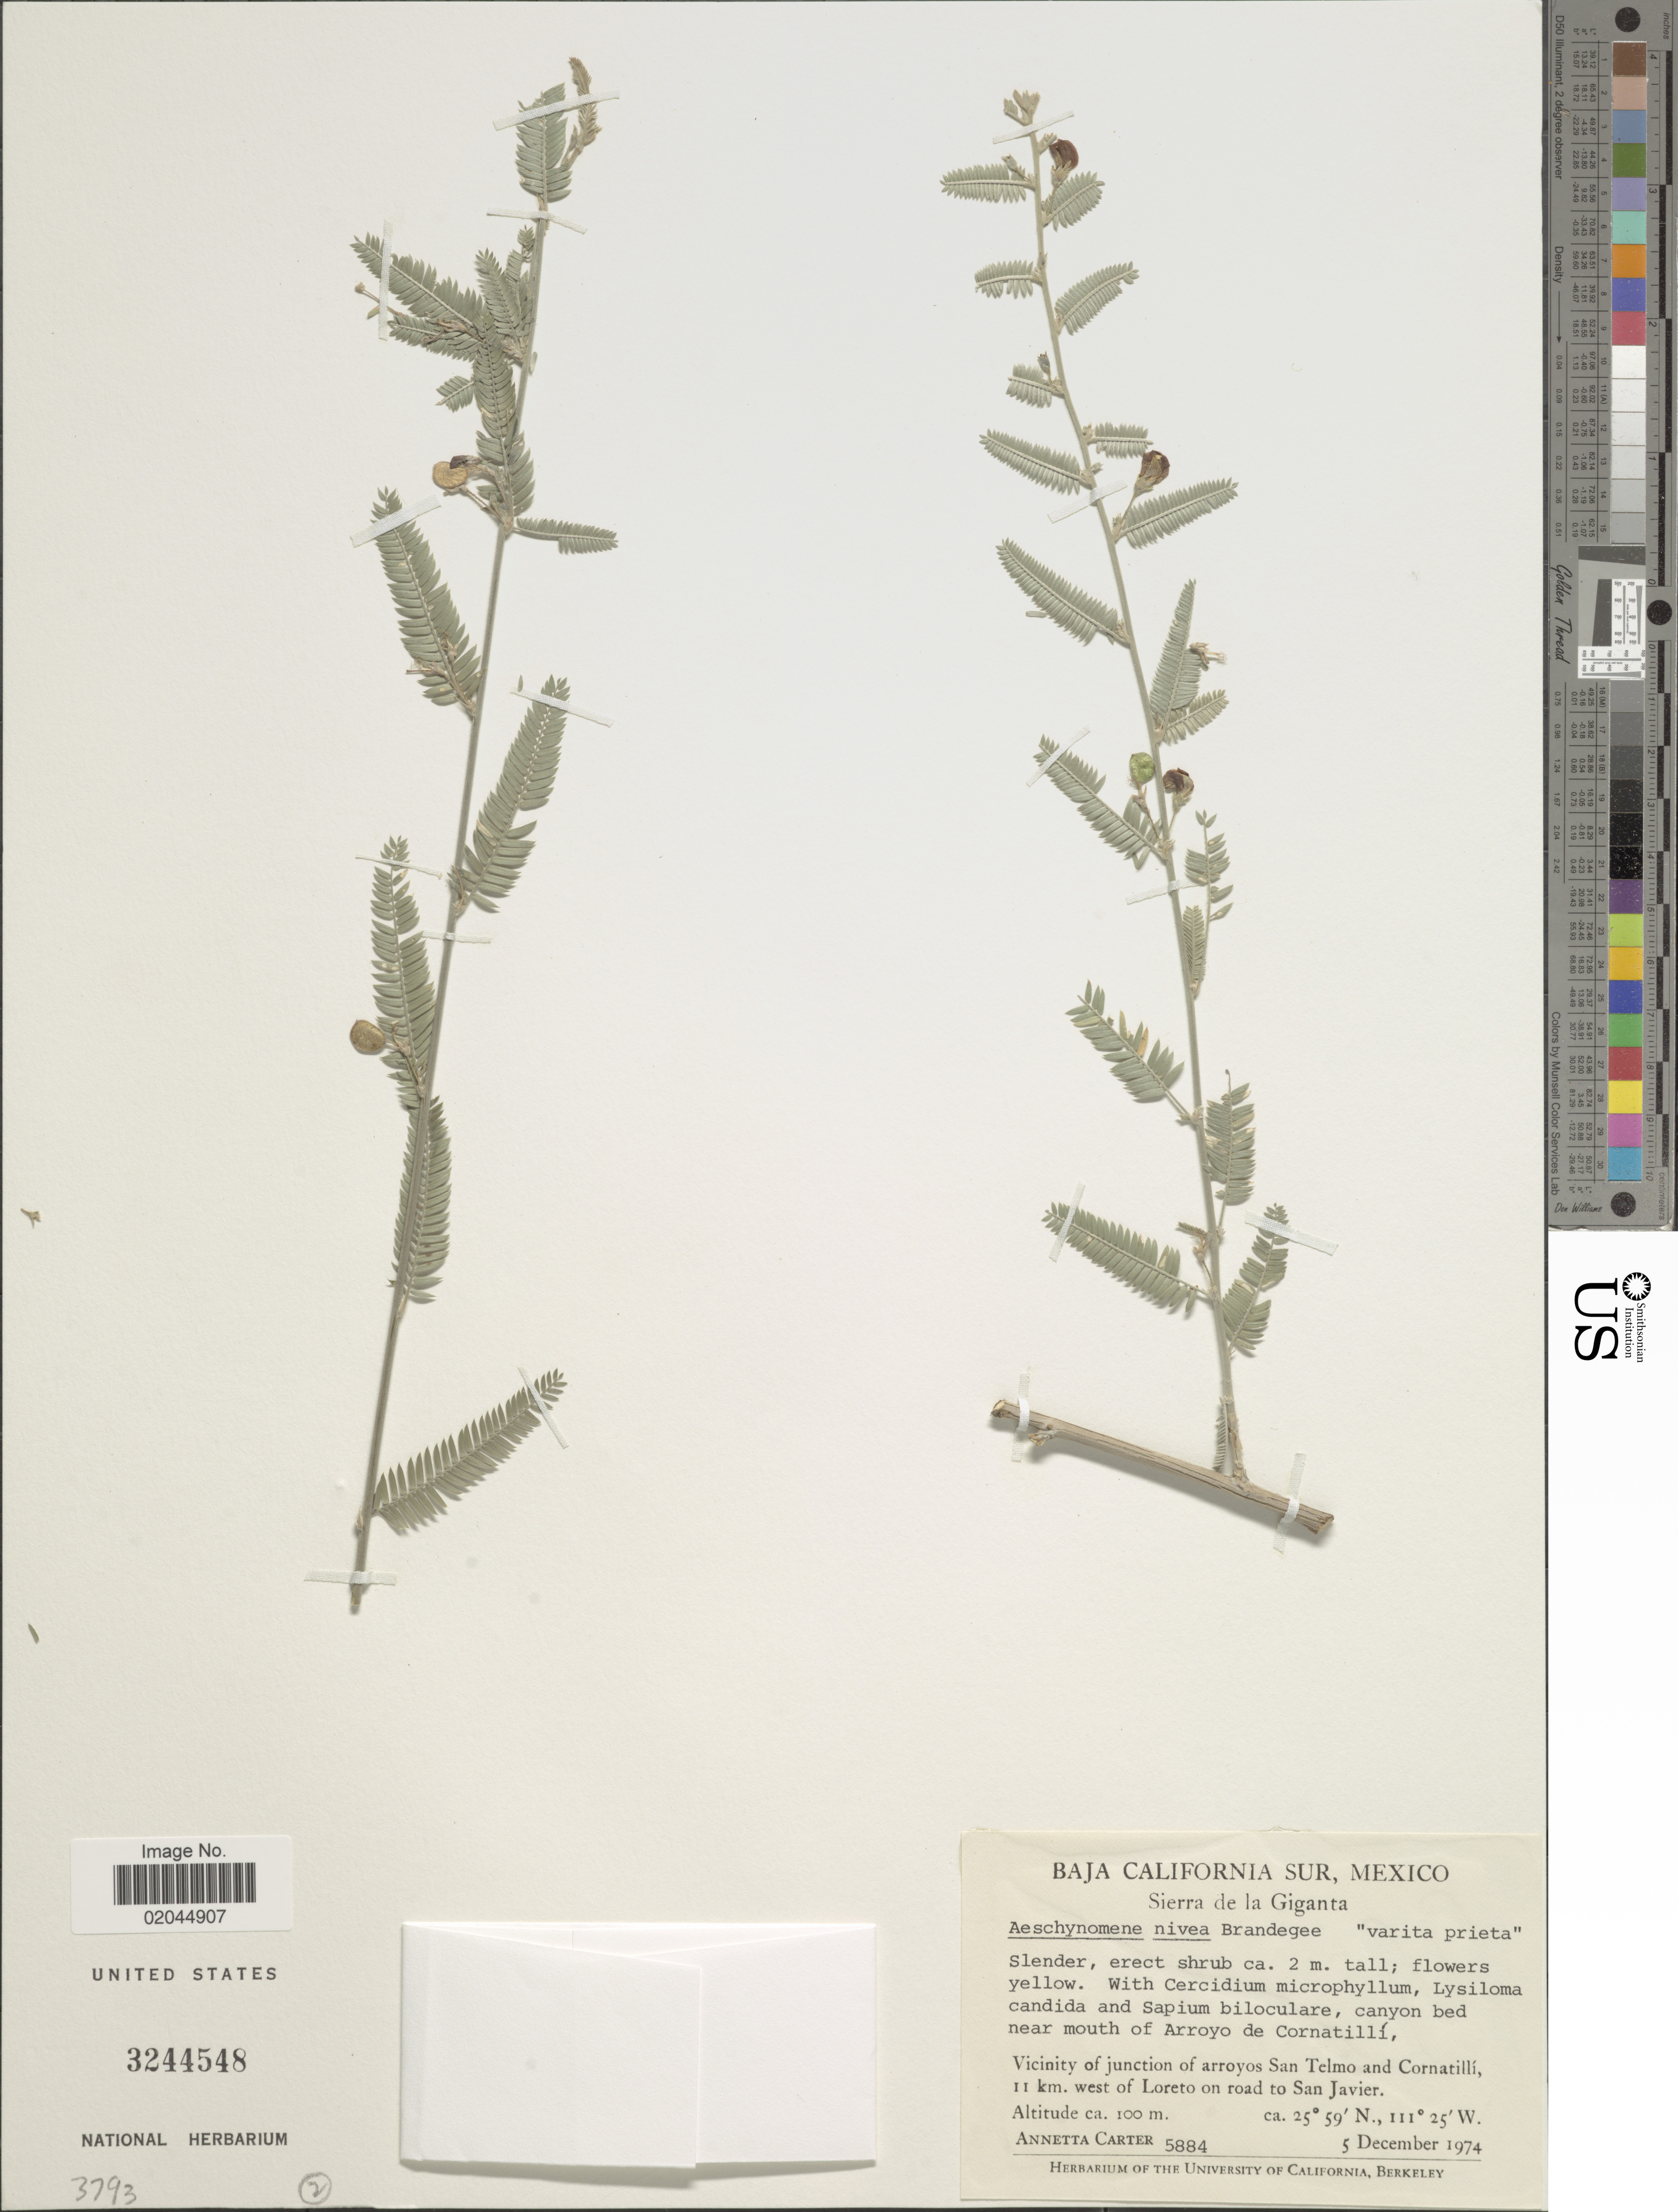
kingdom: Plantae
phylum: Tracheophyta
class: Magnoliopsida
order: Fabales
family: Fabaceae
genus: Aeschynomene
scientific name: Aeschynomene nivea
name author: Brandegee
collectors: A. Carter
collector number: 5884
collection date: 1974-12-05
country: Mexico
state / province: Baja California Sur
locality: Sierra de la Giganta, canyon bed near mouth of Arroyo de Cornatilli, Vicinity of junction of arroyos San Telmo and Cornatilli, 11 km west of Loreto on road to San Javier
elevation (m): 100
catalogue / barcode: US 3244548